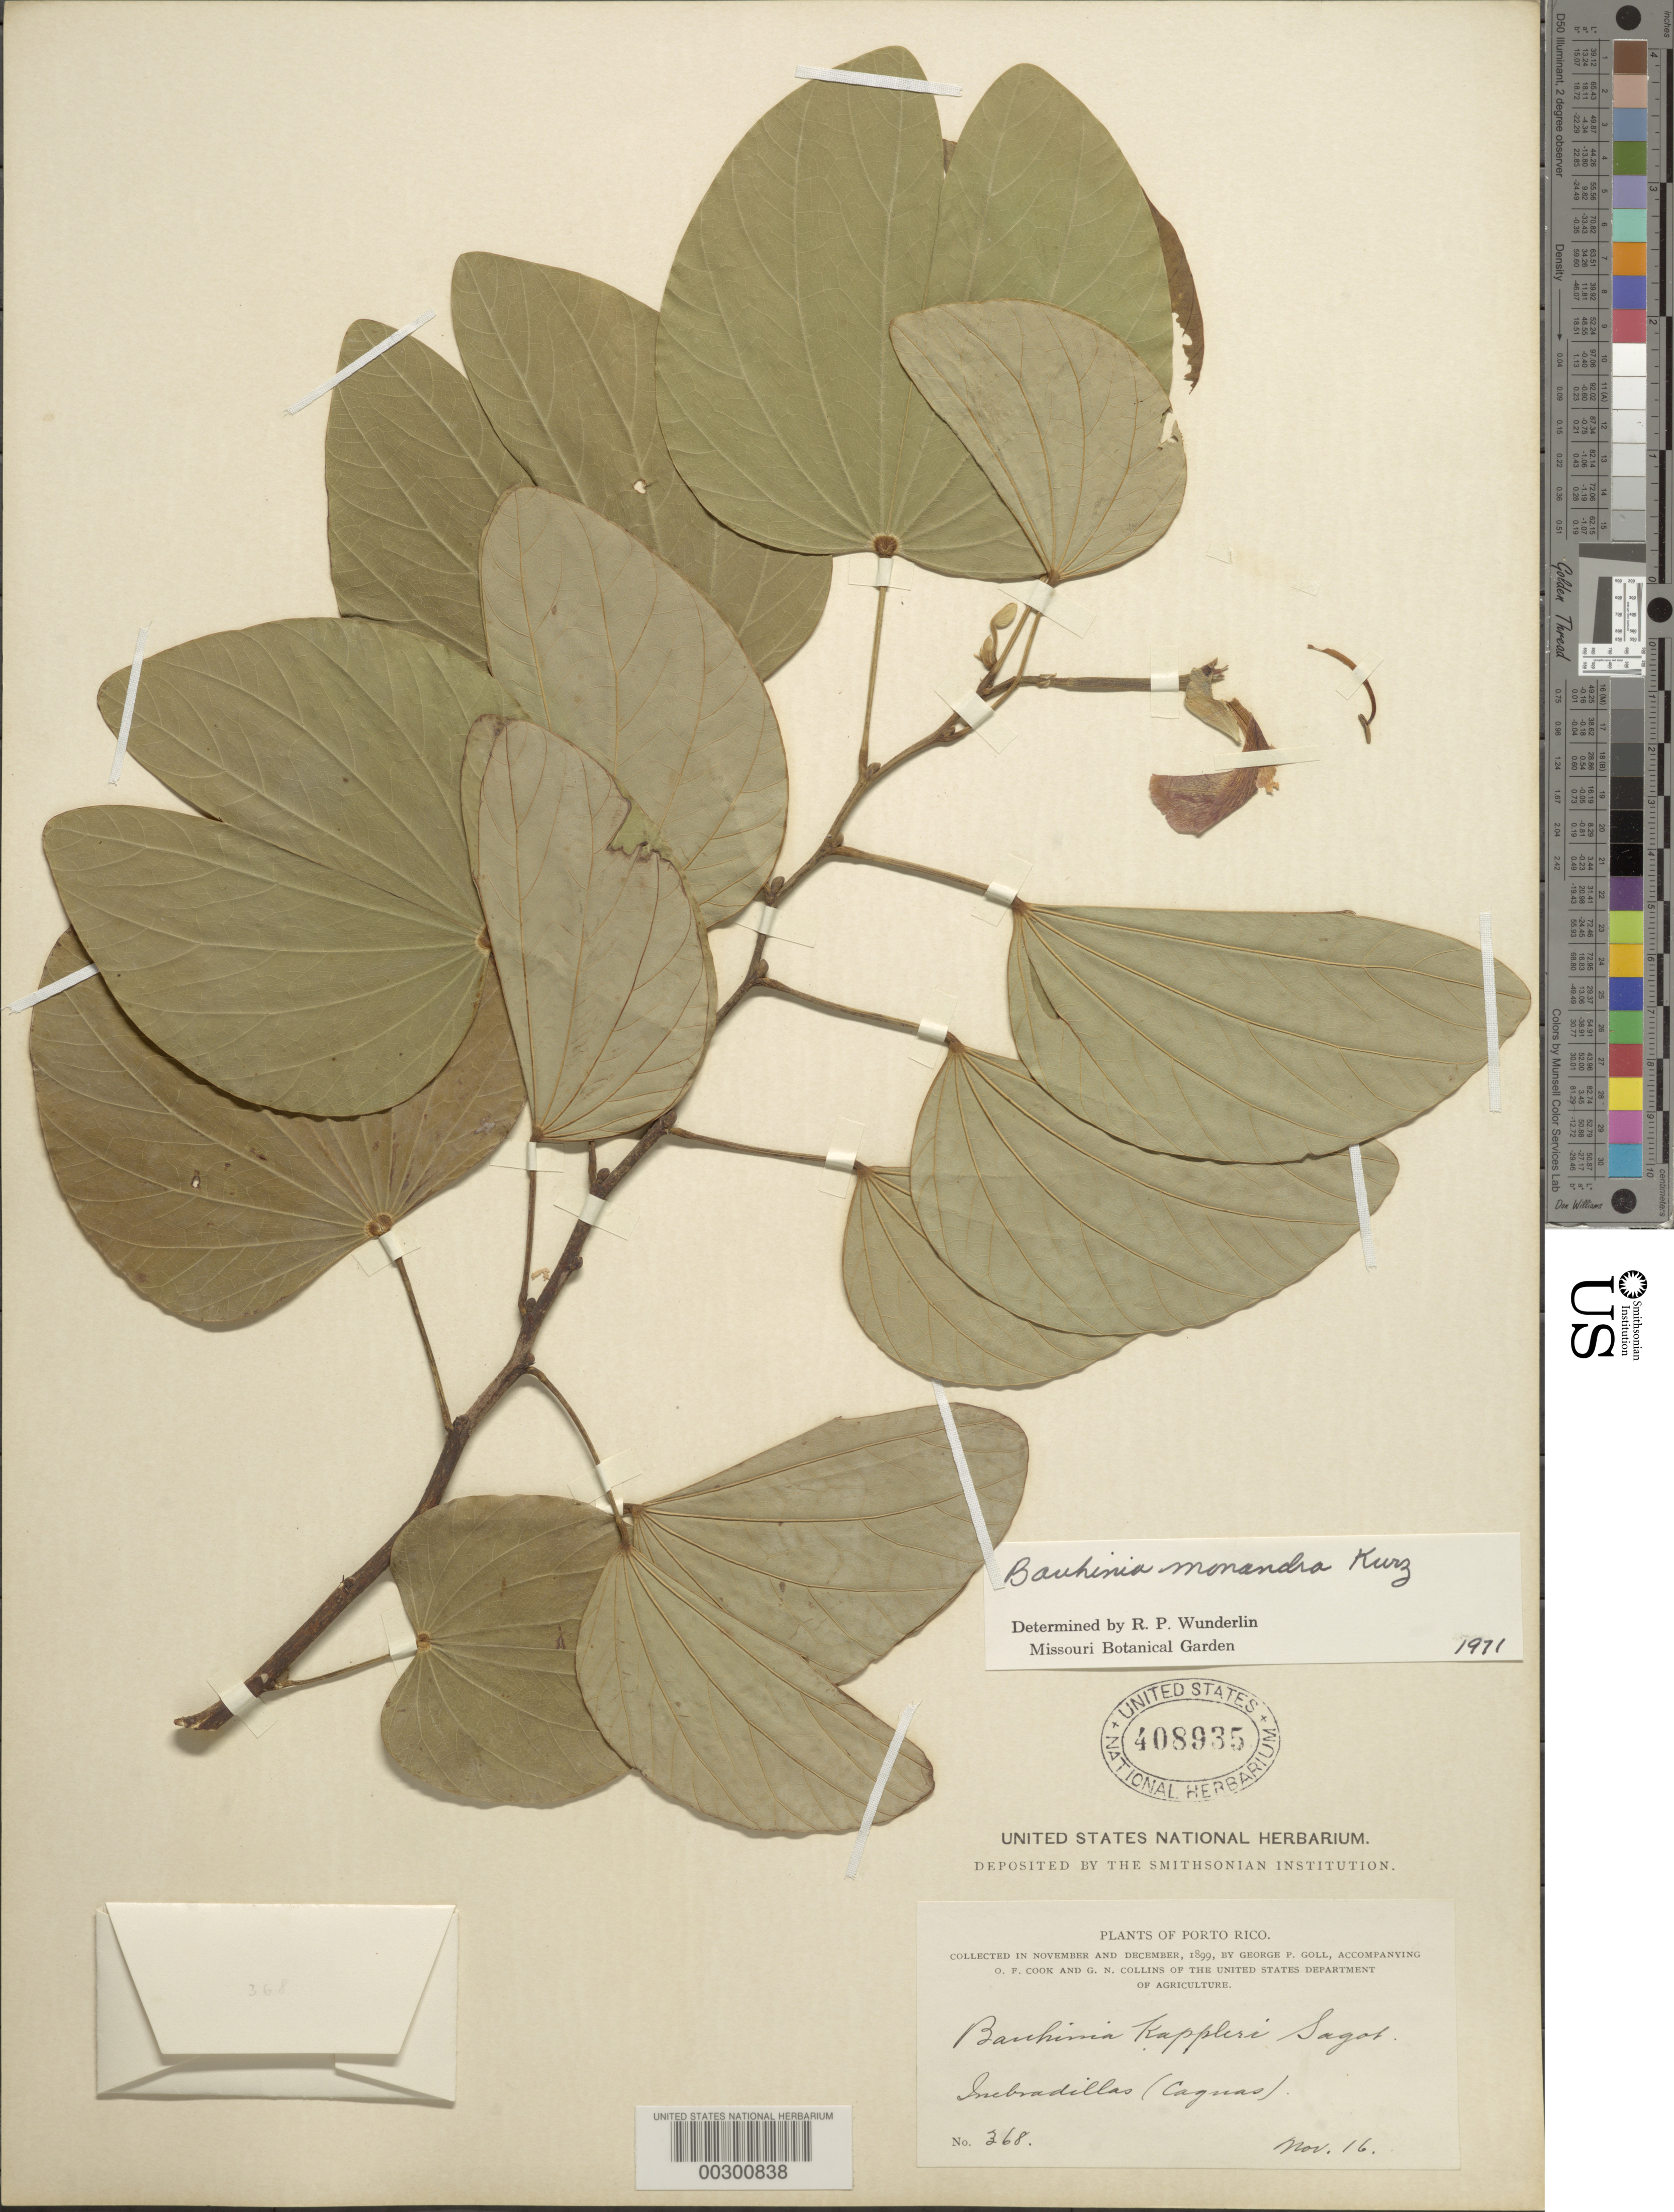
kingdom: Plantae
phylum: Tracheophyta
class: Magnoliopsida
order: Fabales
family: Fabaceae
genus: Bauhinia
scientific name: Bauhinia monandra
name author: Kurz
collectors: G. Goll, O. F. Cook & G. Collins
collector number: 368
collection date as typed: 16 Nov 1899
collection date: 1899-11-16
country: Puerto Rico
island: Greater Antilles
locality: Inebradillas (caguas)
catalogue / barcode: US 408935